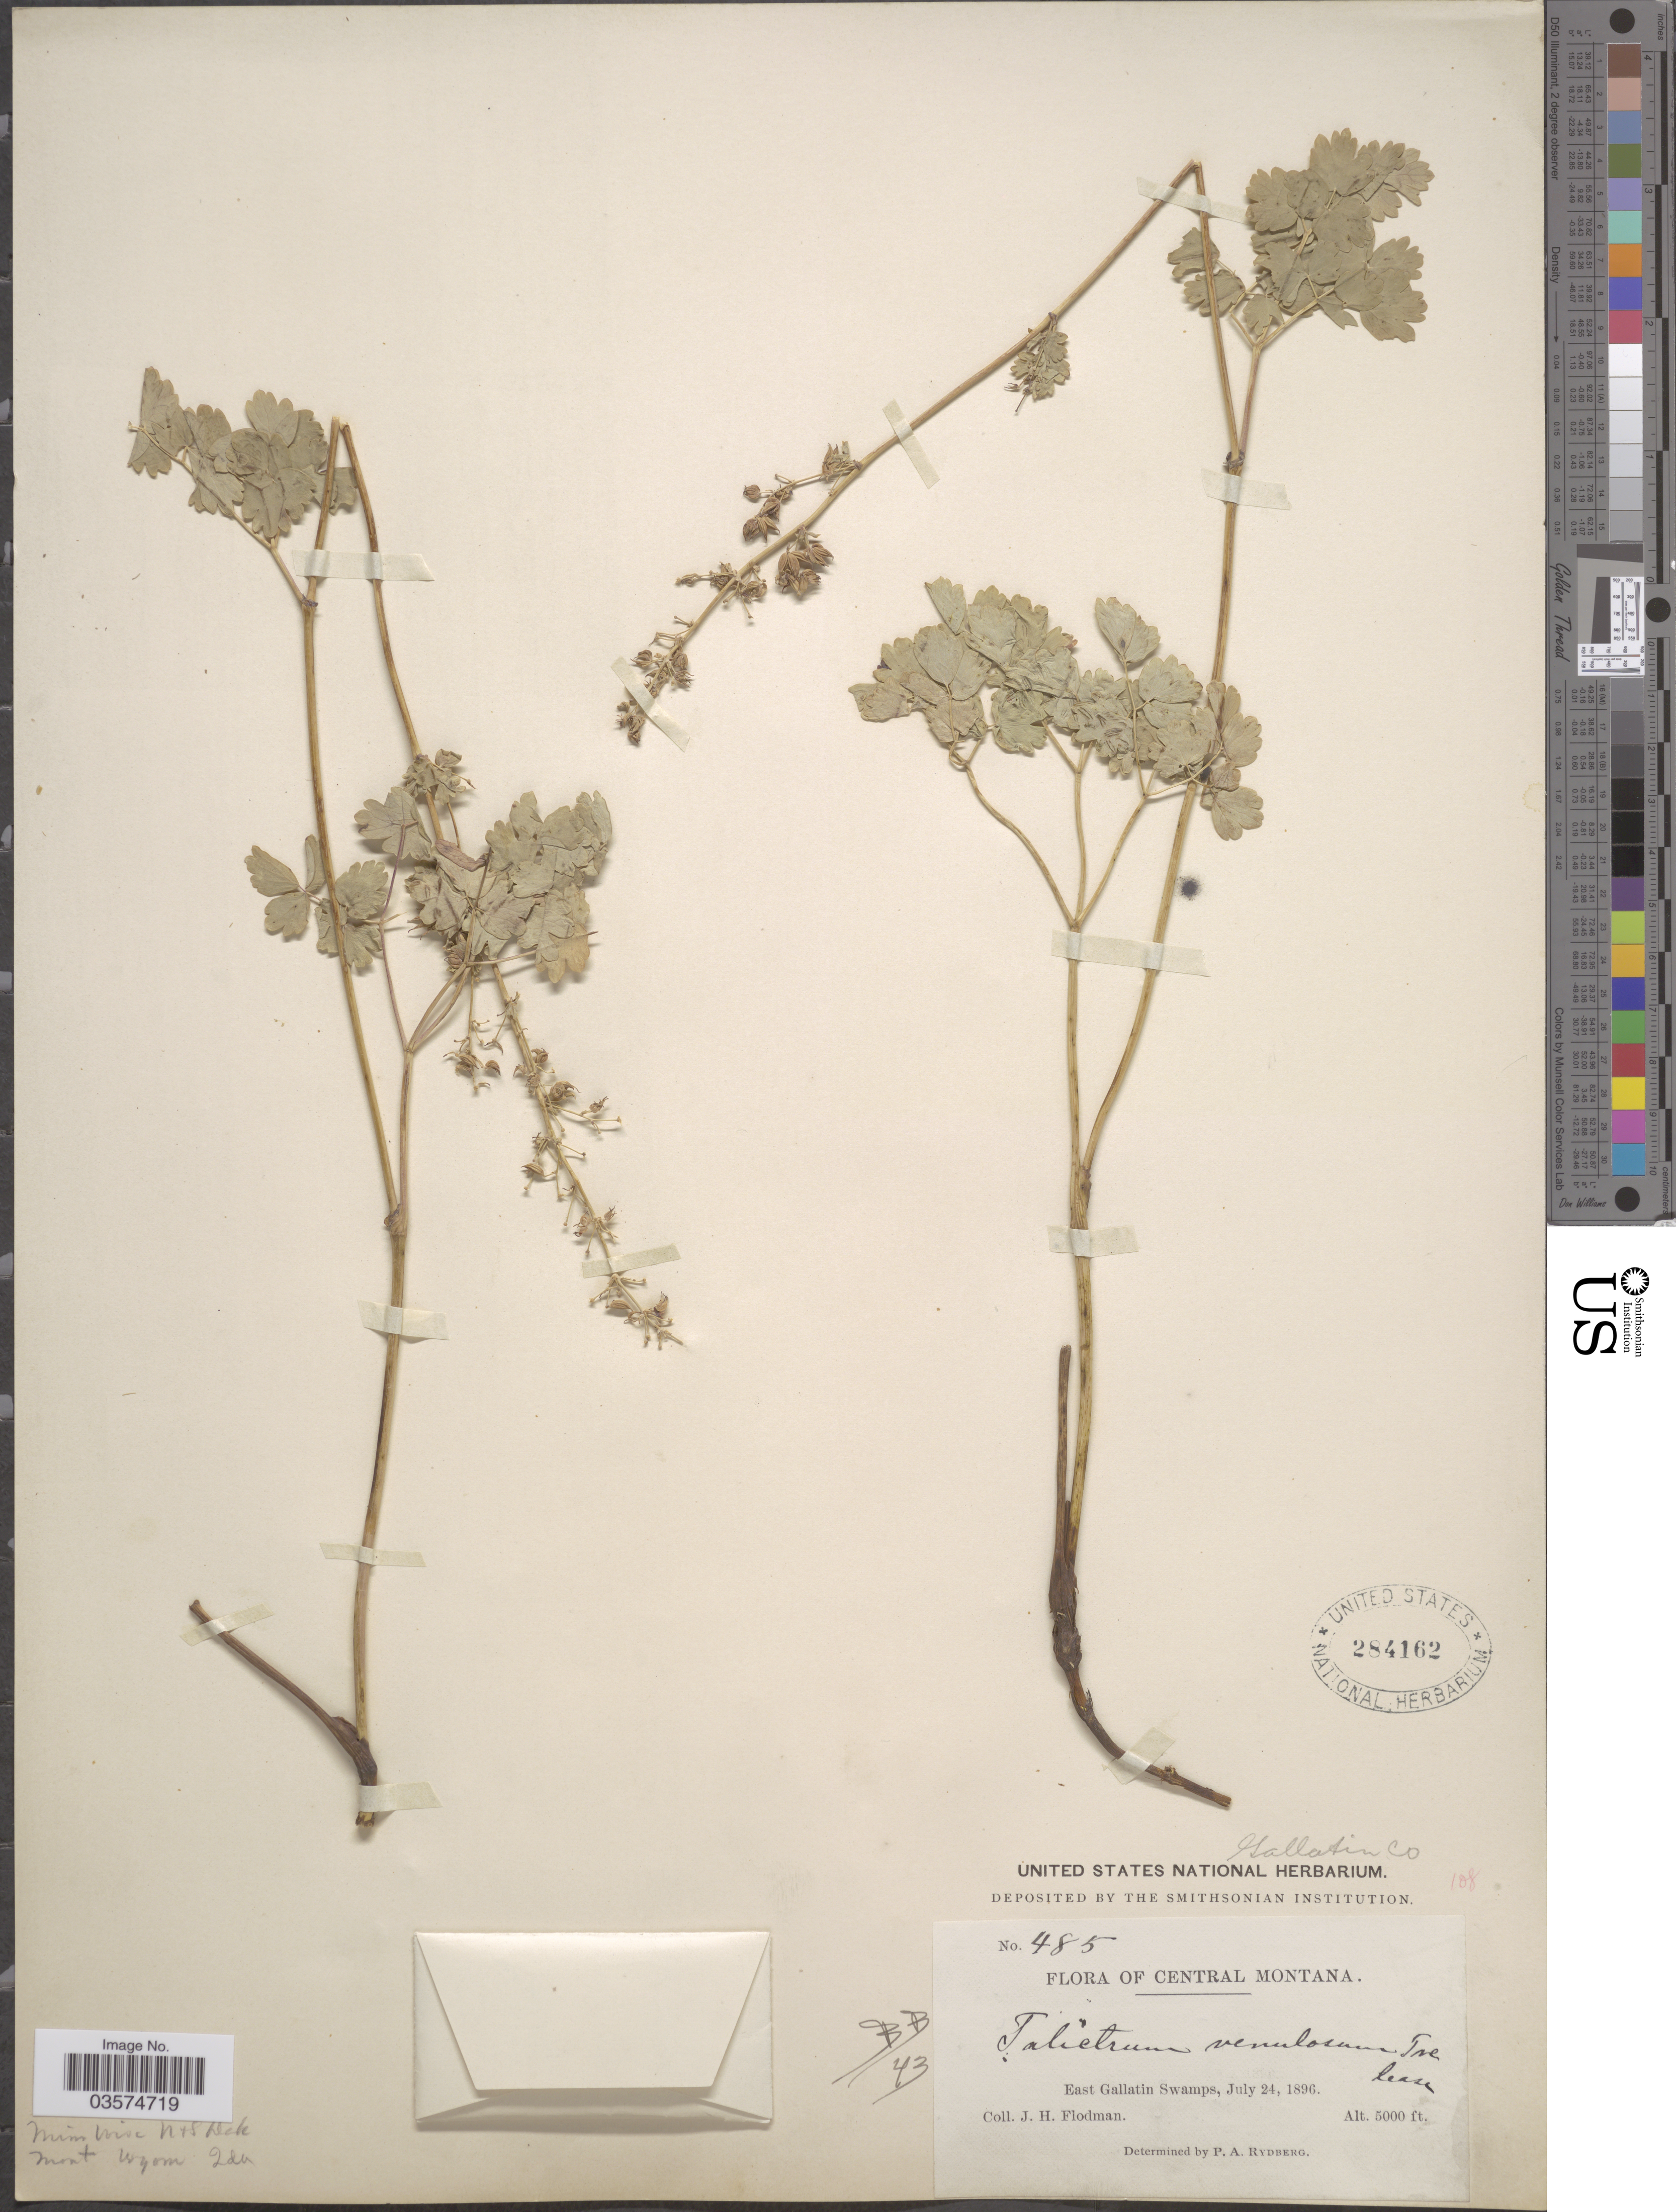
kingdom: Plantae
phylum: Tracheophyta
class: Magnoliopsida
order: Ranunculales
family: Ranunculaceae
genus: Thalictrum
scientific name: Thalictrum venulosum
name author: Trel.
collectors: J. Flodman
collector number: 485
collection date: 1896-07-24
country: United States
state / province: Montana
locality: Central Montana. East Gallatin Swamps.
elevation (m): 1524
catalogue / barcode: US 284162